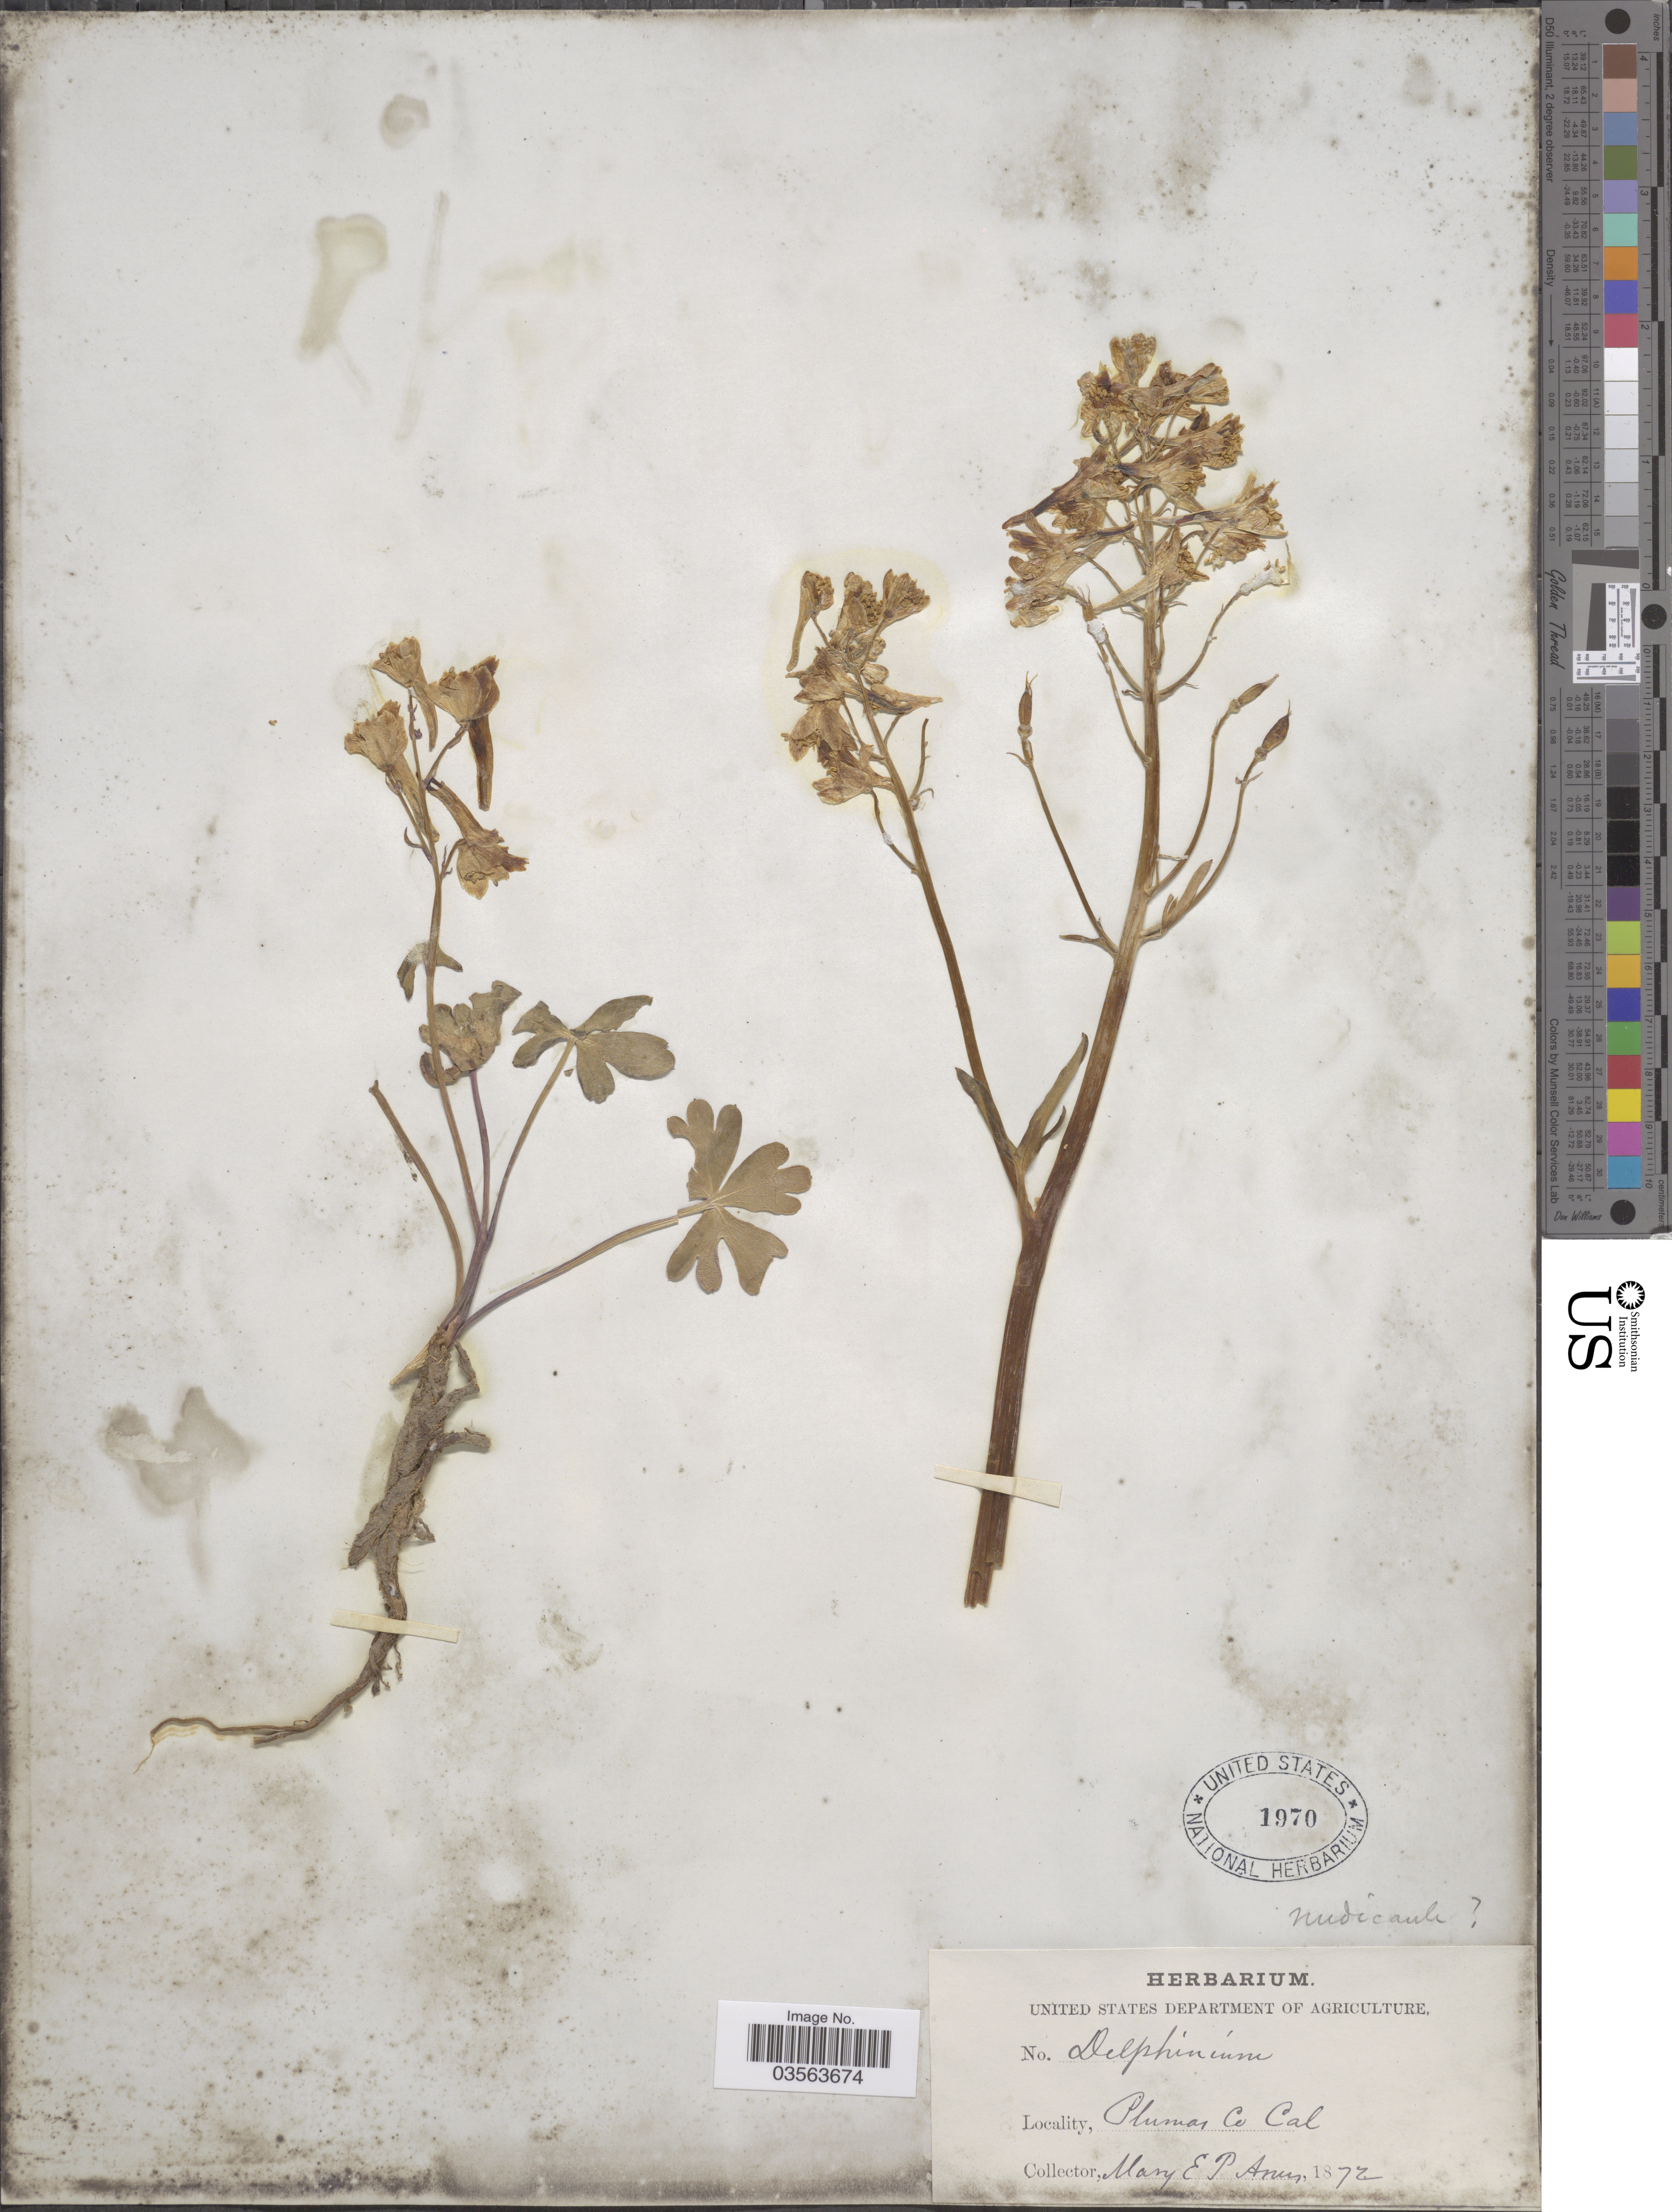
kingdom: Plantae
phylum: Tracheophyta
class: Magnoliopsida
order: Ranunculales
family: Ranunculaceae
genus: Delphinium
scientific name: Delphinium nudicaule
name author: Torr. & A. Gray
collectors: M. E. P. Ames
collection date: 1872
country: United States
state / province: California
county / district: Plumas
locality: Plumas Co.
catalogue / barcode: US 1970